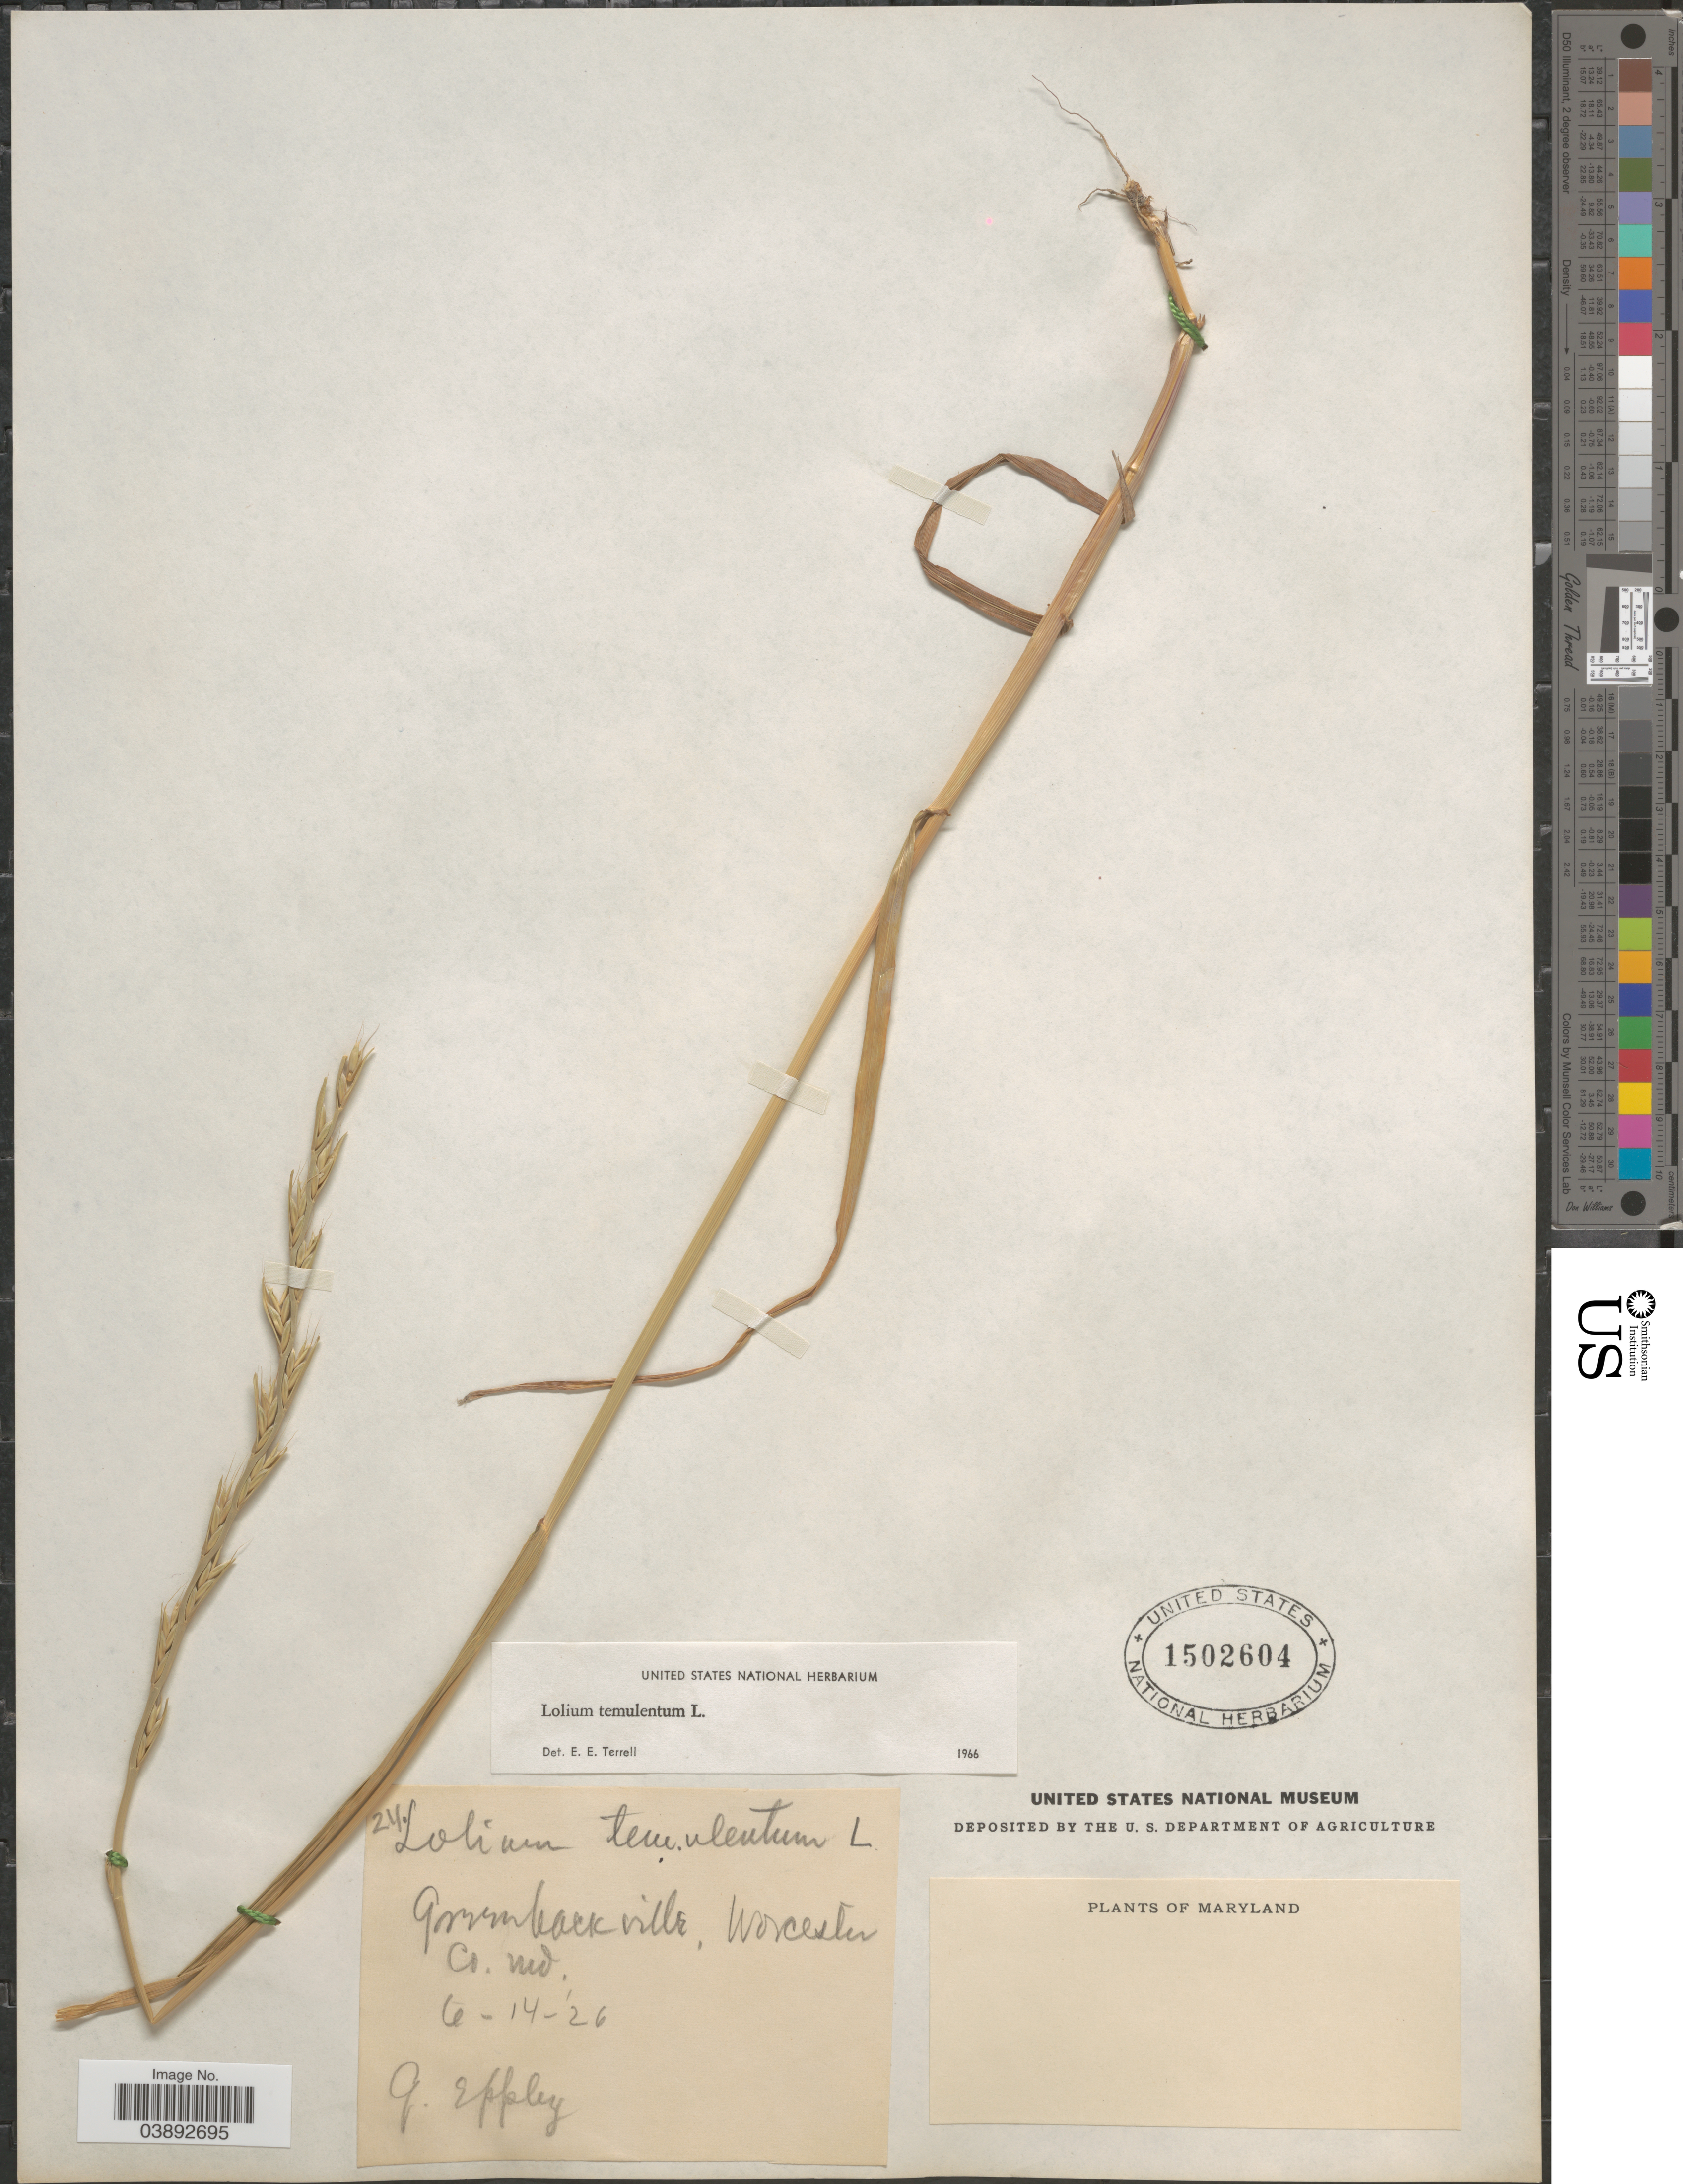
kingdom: Plantae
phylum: Tracheophyta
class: Liliopsida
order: Poales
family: Poaceae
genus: Lolium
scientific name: Lolium temulentum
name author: L.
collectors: Q. Eppley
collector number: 24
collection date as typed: Transcribed d/m/y: 14/6/26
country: United States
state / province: Maryland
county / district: Worcester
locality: Greenbackville, Worcester Co.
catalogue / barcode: US 1502604